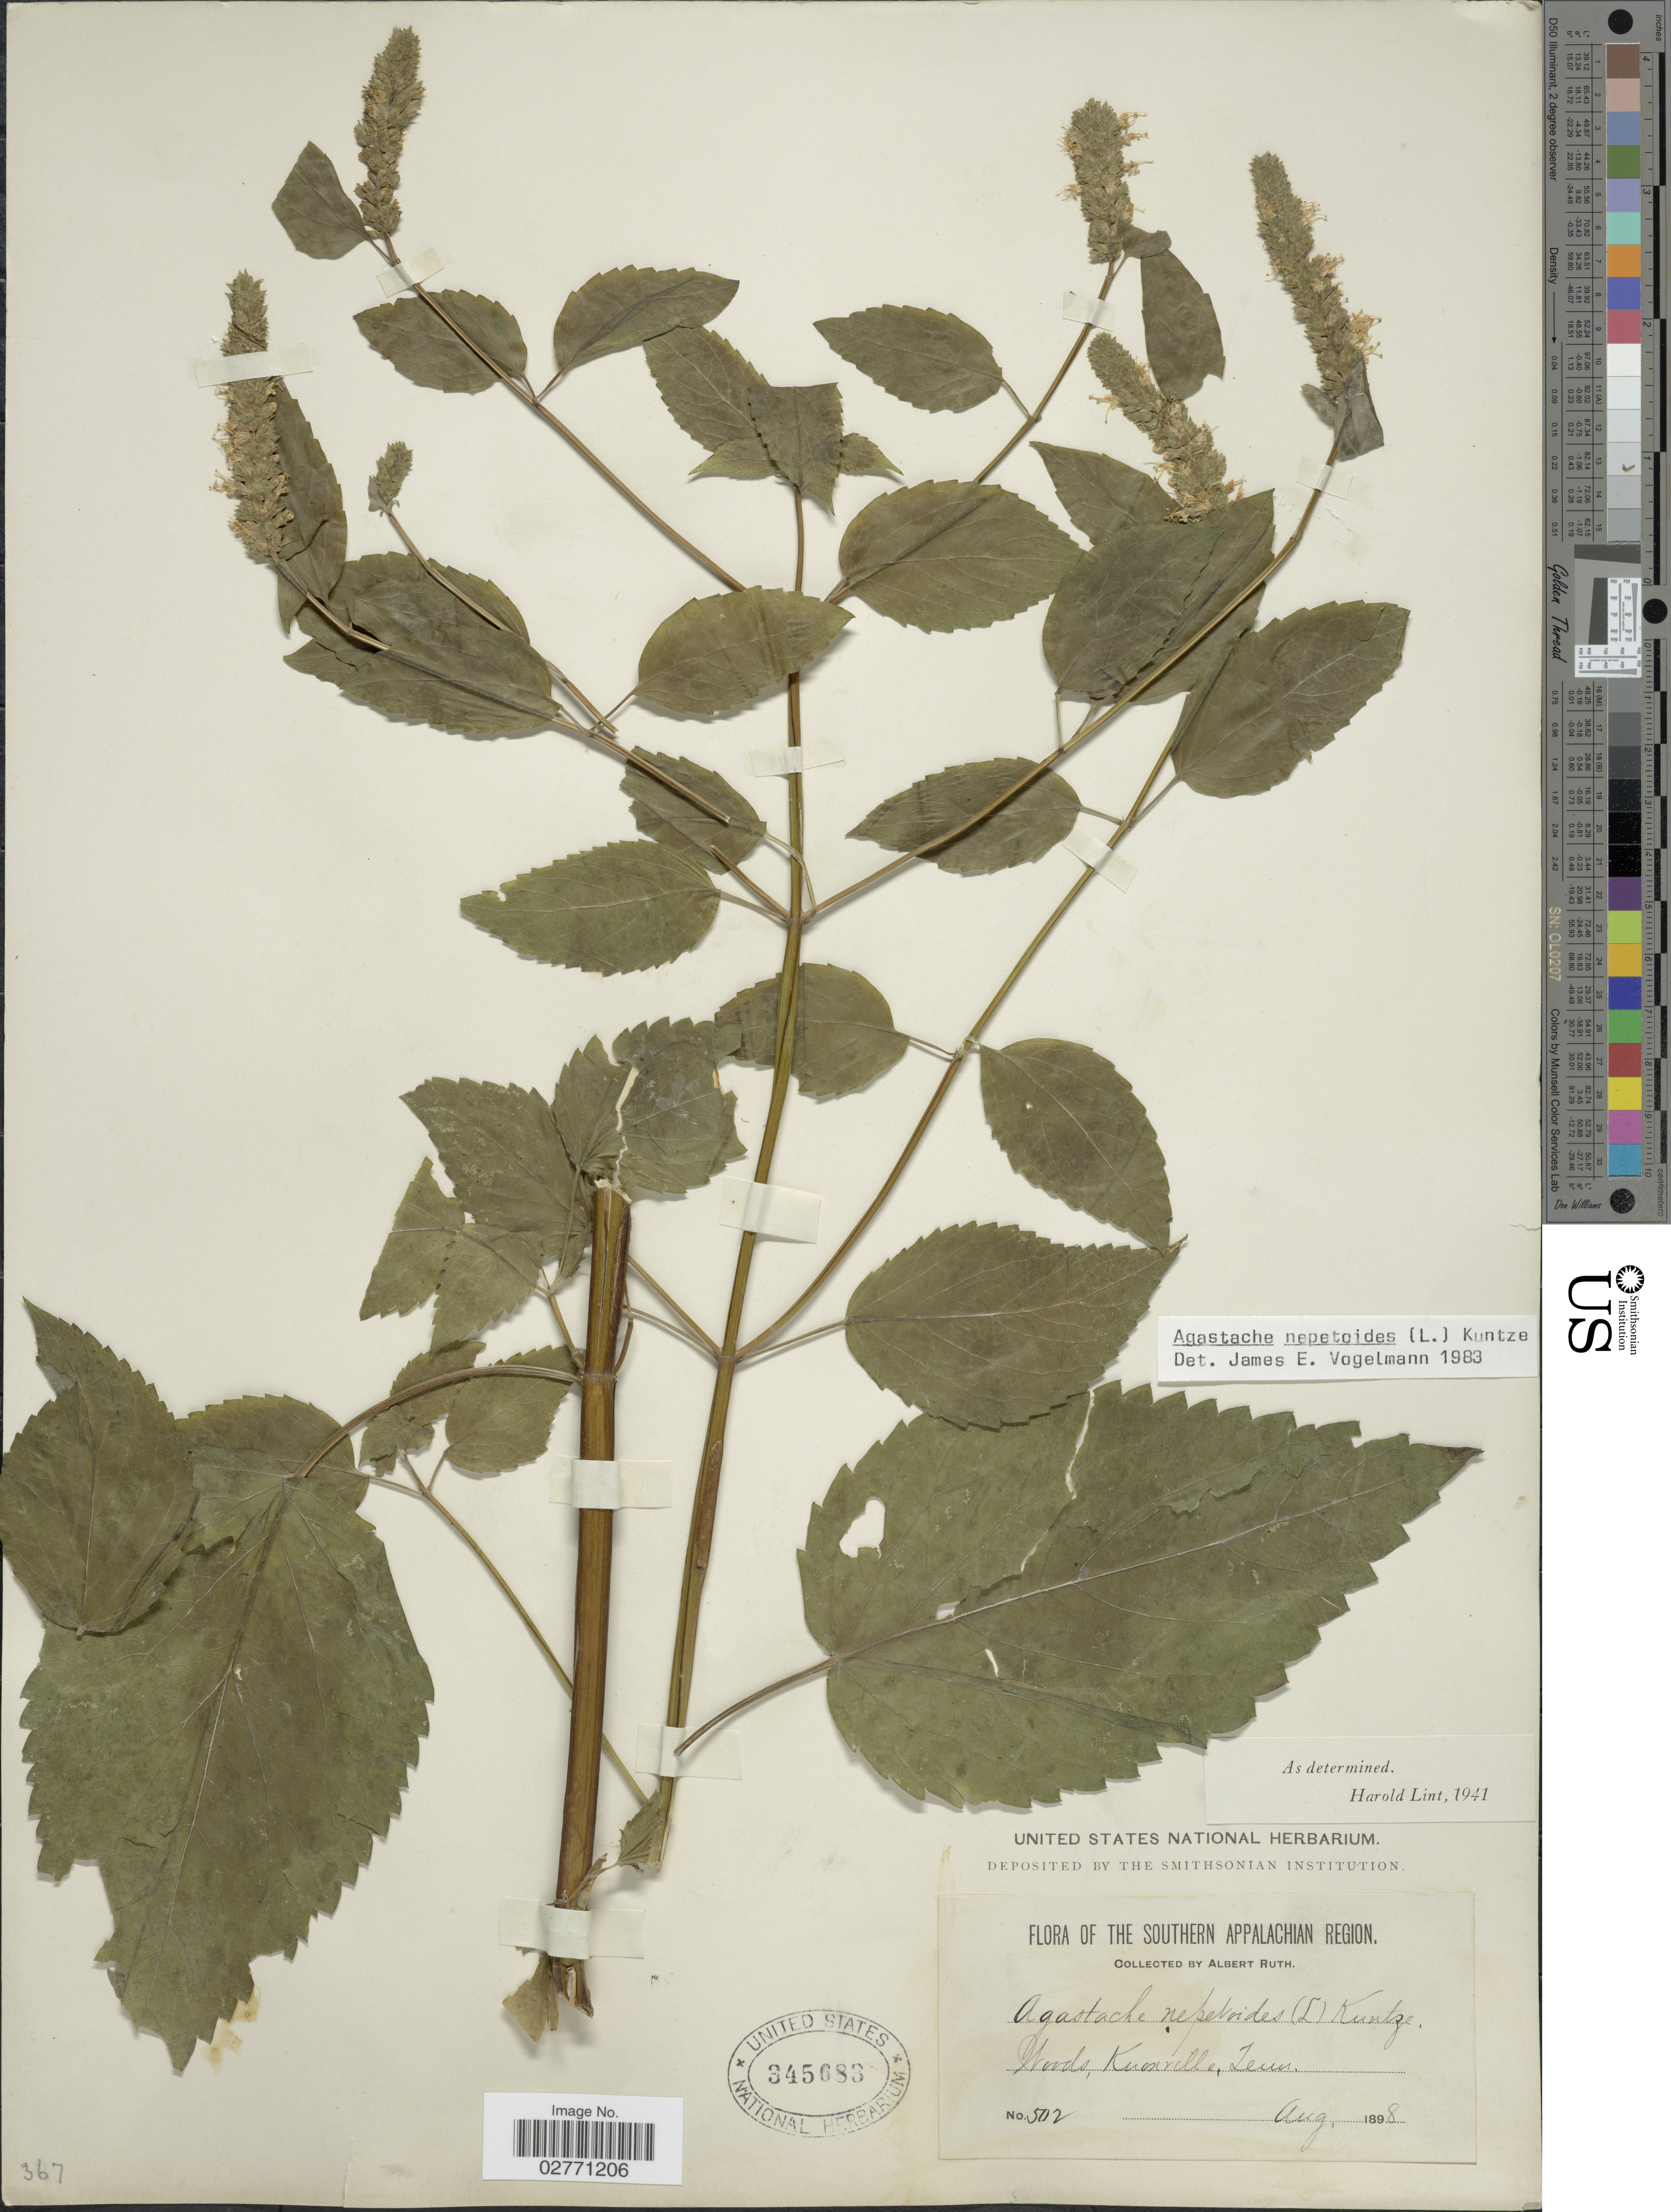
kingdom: Plantae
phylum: Tracheophyta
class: Magnoliopsida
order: Lamiales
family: Lamiaceae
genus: Agastache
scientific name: Agastache nepetoides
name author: (L.) Kuntze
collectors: A. Ruth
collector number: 502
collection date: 1898-08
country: United States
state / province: Tennessee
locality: Southern Appalachian Region. Woods, Knoxville, Tenn.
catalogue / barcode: US 345683